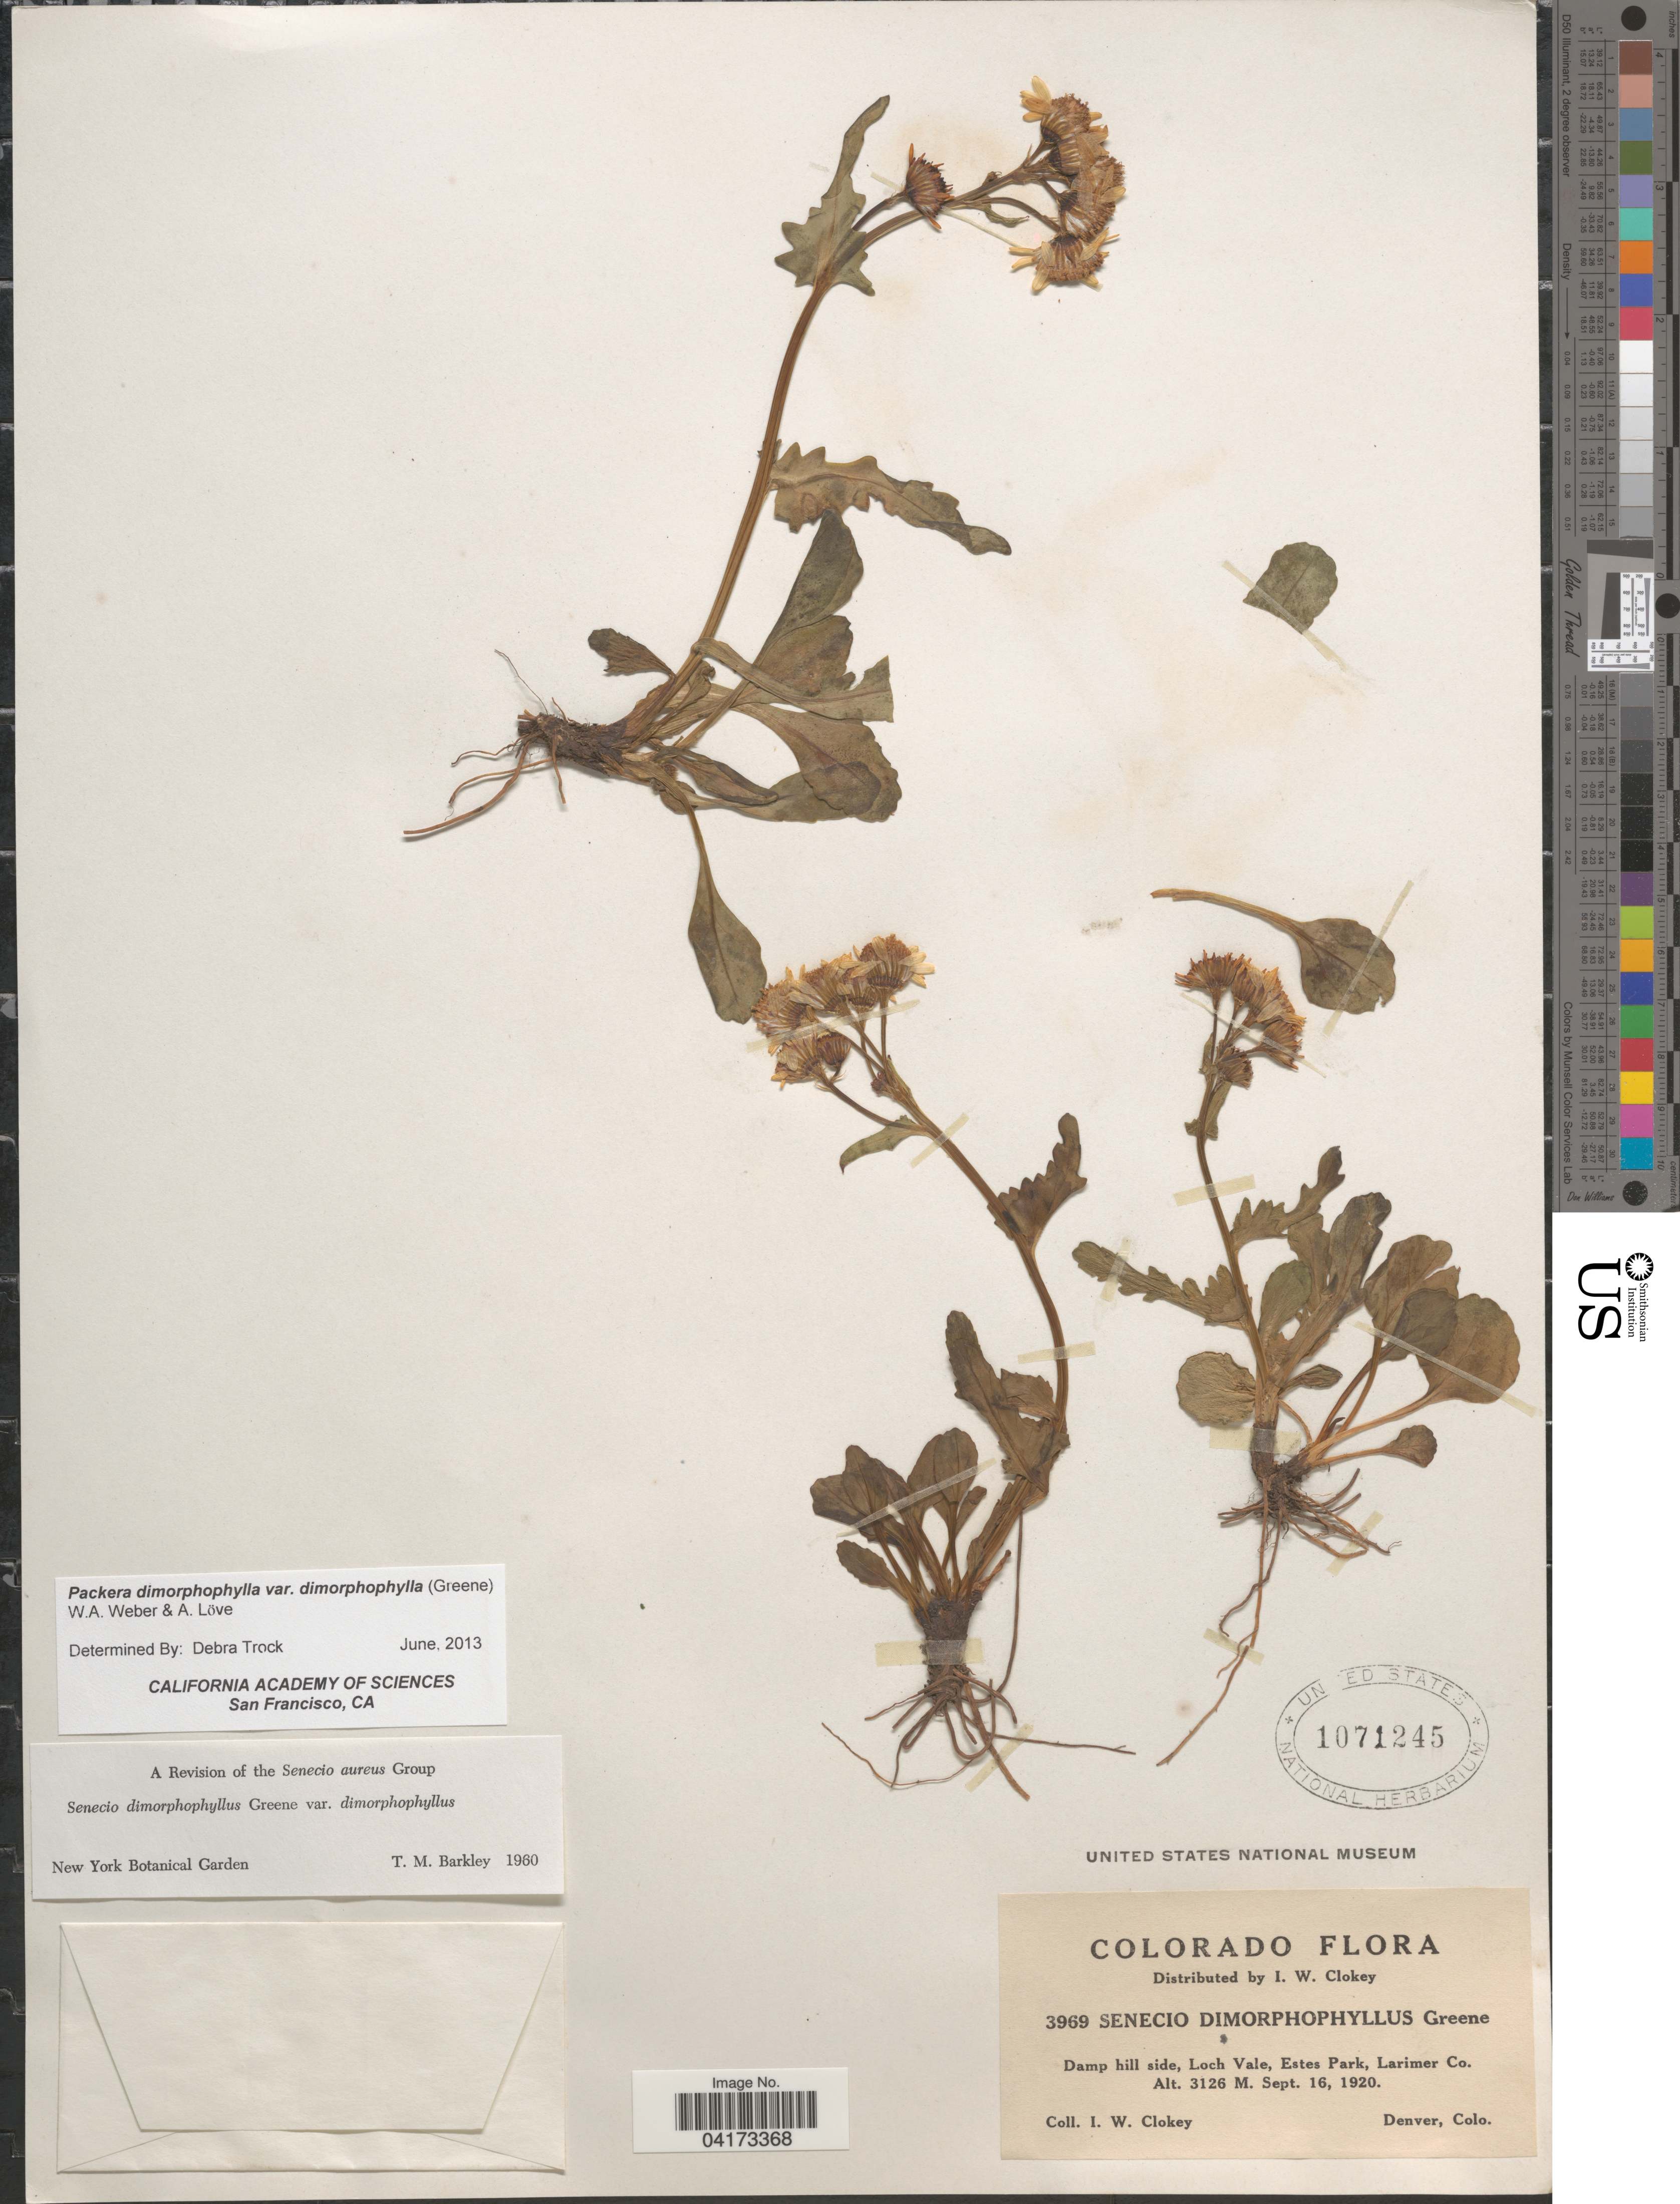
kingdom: Plantae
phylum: Tracheophyta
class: Magnoliopsida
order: Asterales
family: Asteraceae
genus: Packera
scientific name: Packera dimorphophylla var. dimorphophylla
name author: (Greene) W.A. Weber & Á. Löve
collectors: I. W. Clokey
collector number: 3969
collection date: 1920-09-16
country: United States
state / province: Colorado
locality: Damp hill side, Loch Vale, Estes Park, Larimer Co.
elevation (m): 3126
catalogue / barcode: US 1071245